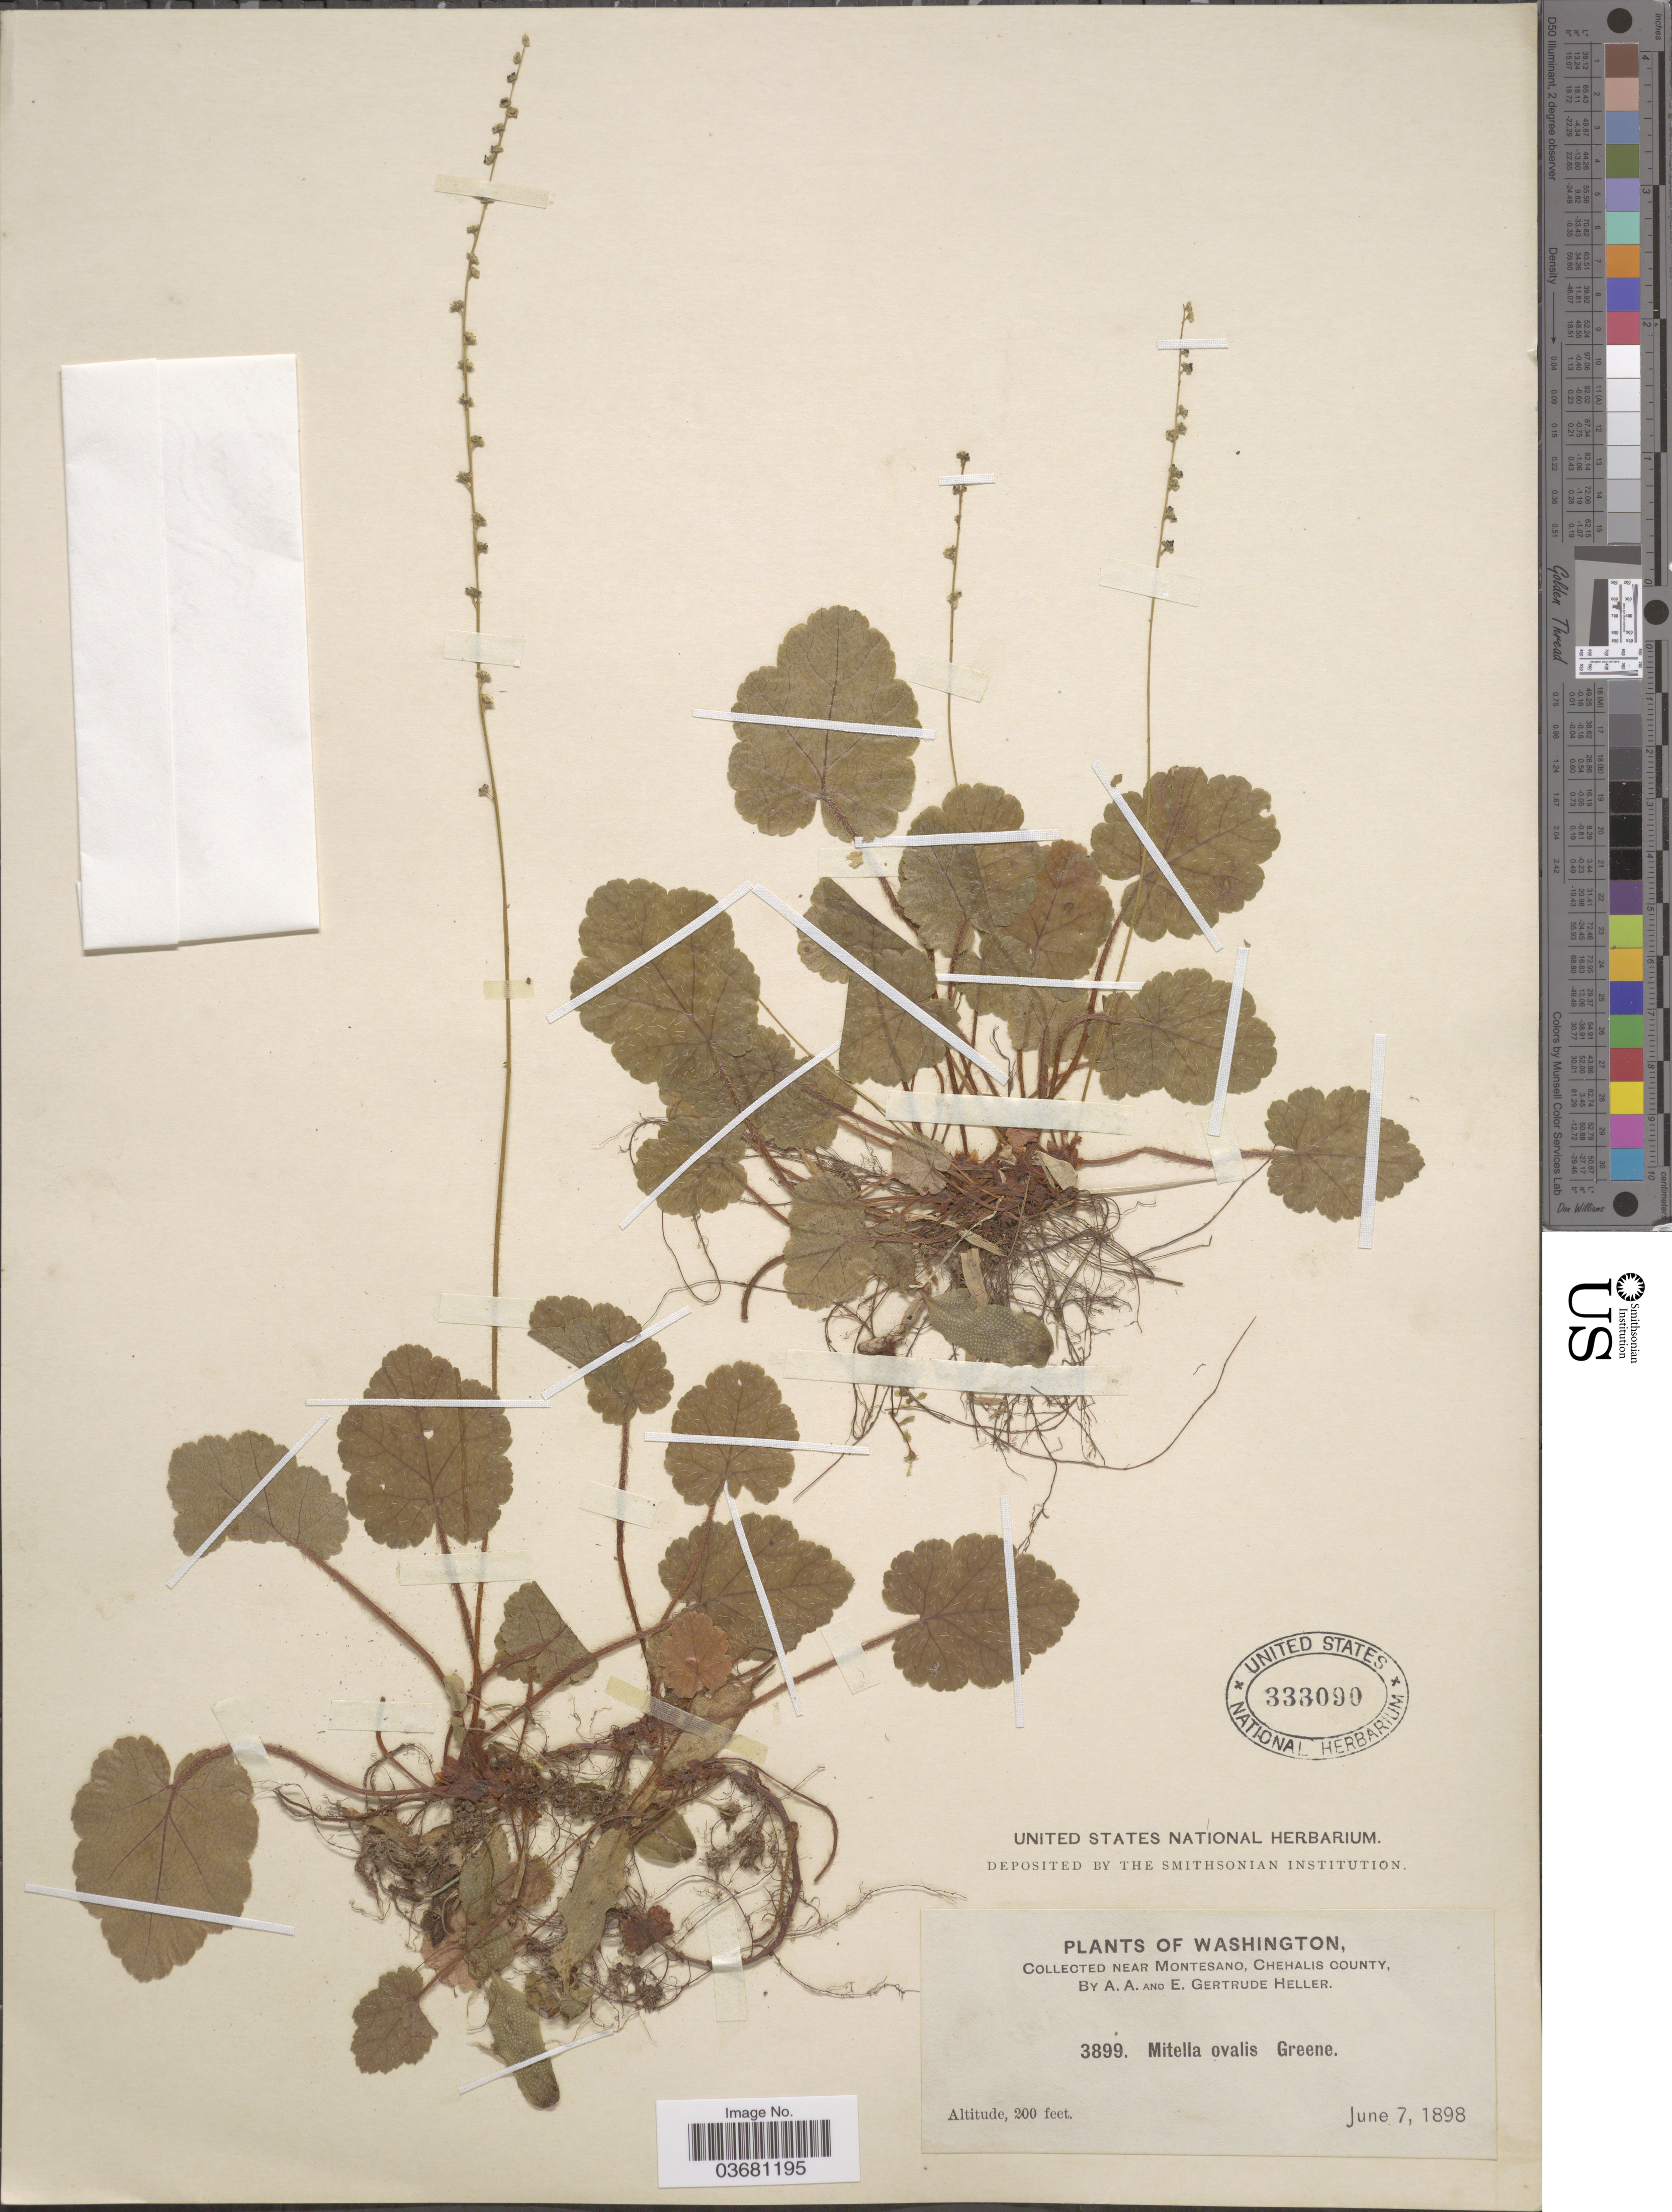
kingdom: Plantae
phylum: Tracheophyta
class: Magnoliopsida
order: Saxifragales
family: Saxifragaceae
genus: Mitella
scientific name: Mitella ovalis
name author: Greene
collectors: A. A. Heller & E. G. Heller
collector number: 3899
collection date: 1898-06-07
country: United States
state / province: Washington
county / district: Grays Harbor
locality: Near Montesano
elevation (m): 61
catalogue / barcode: US 333090